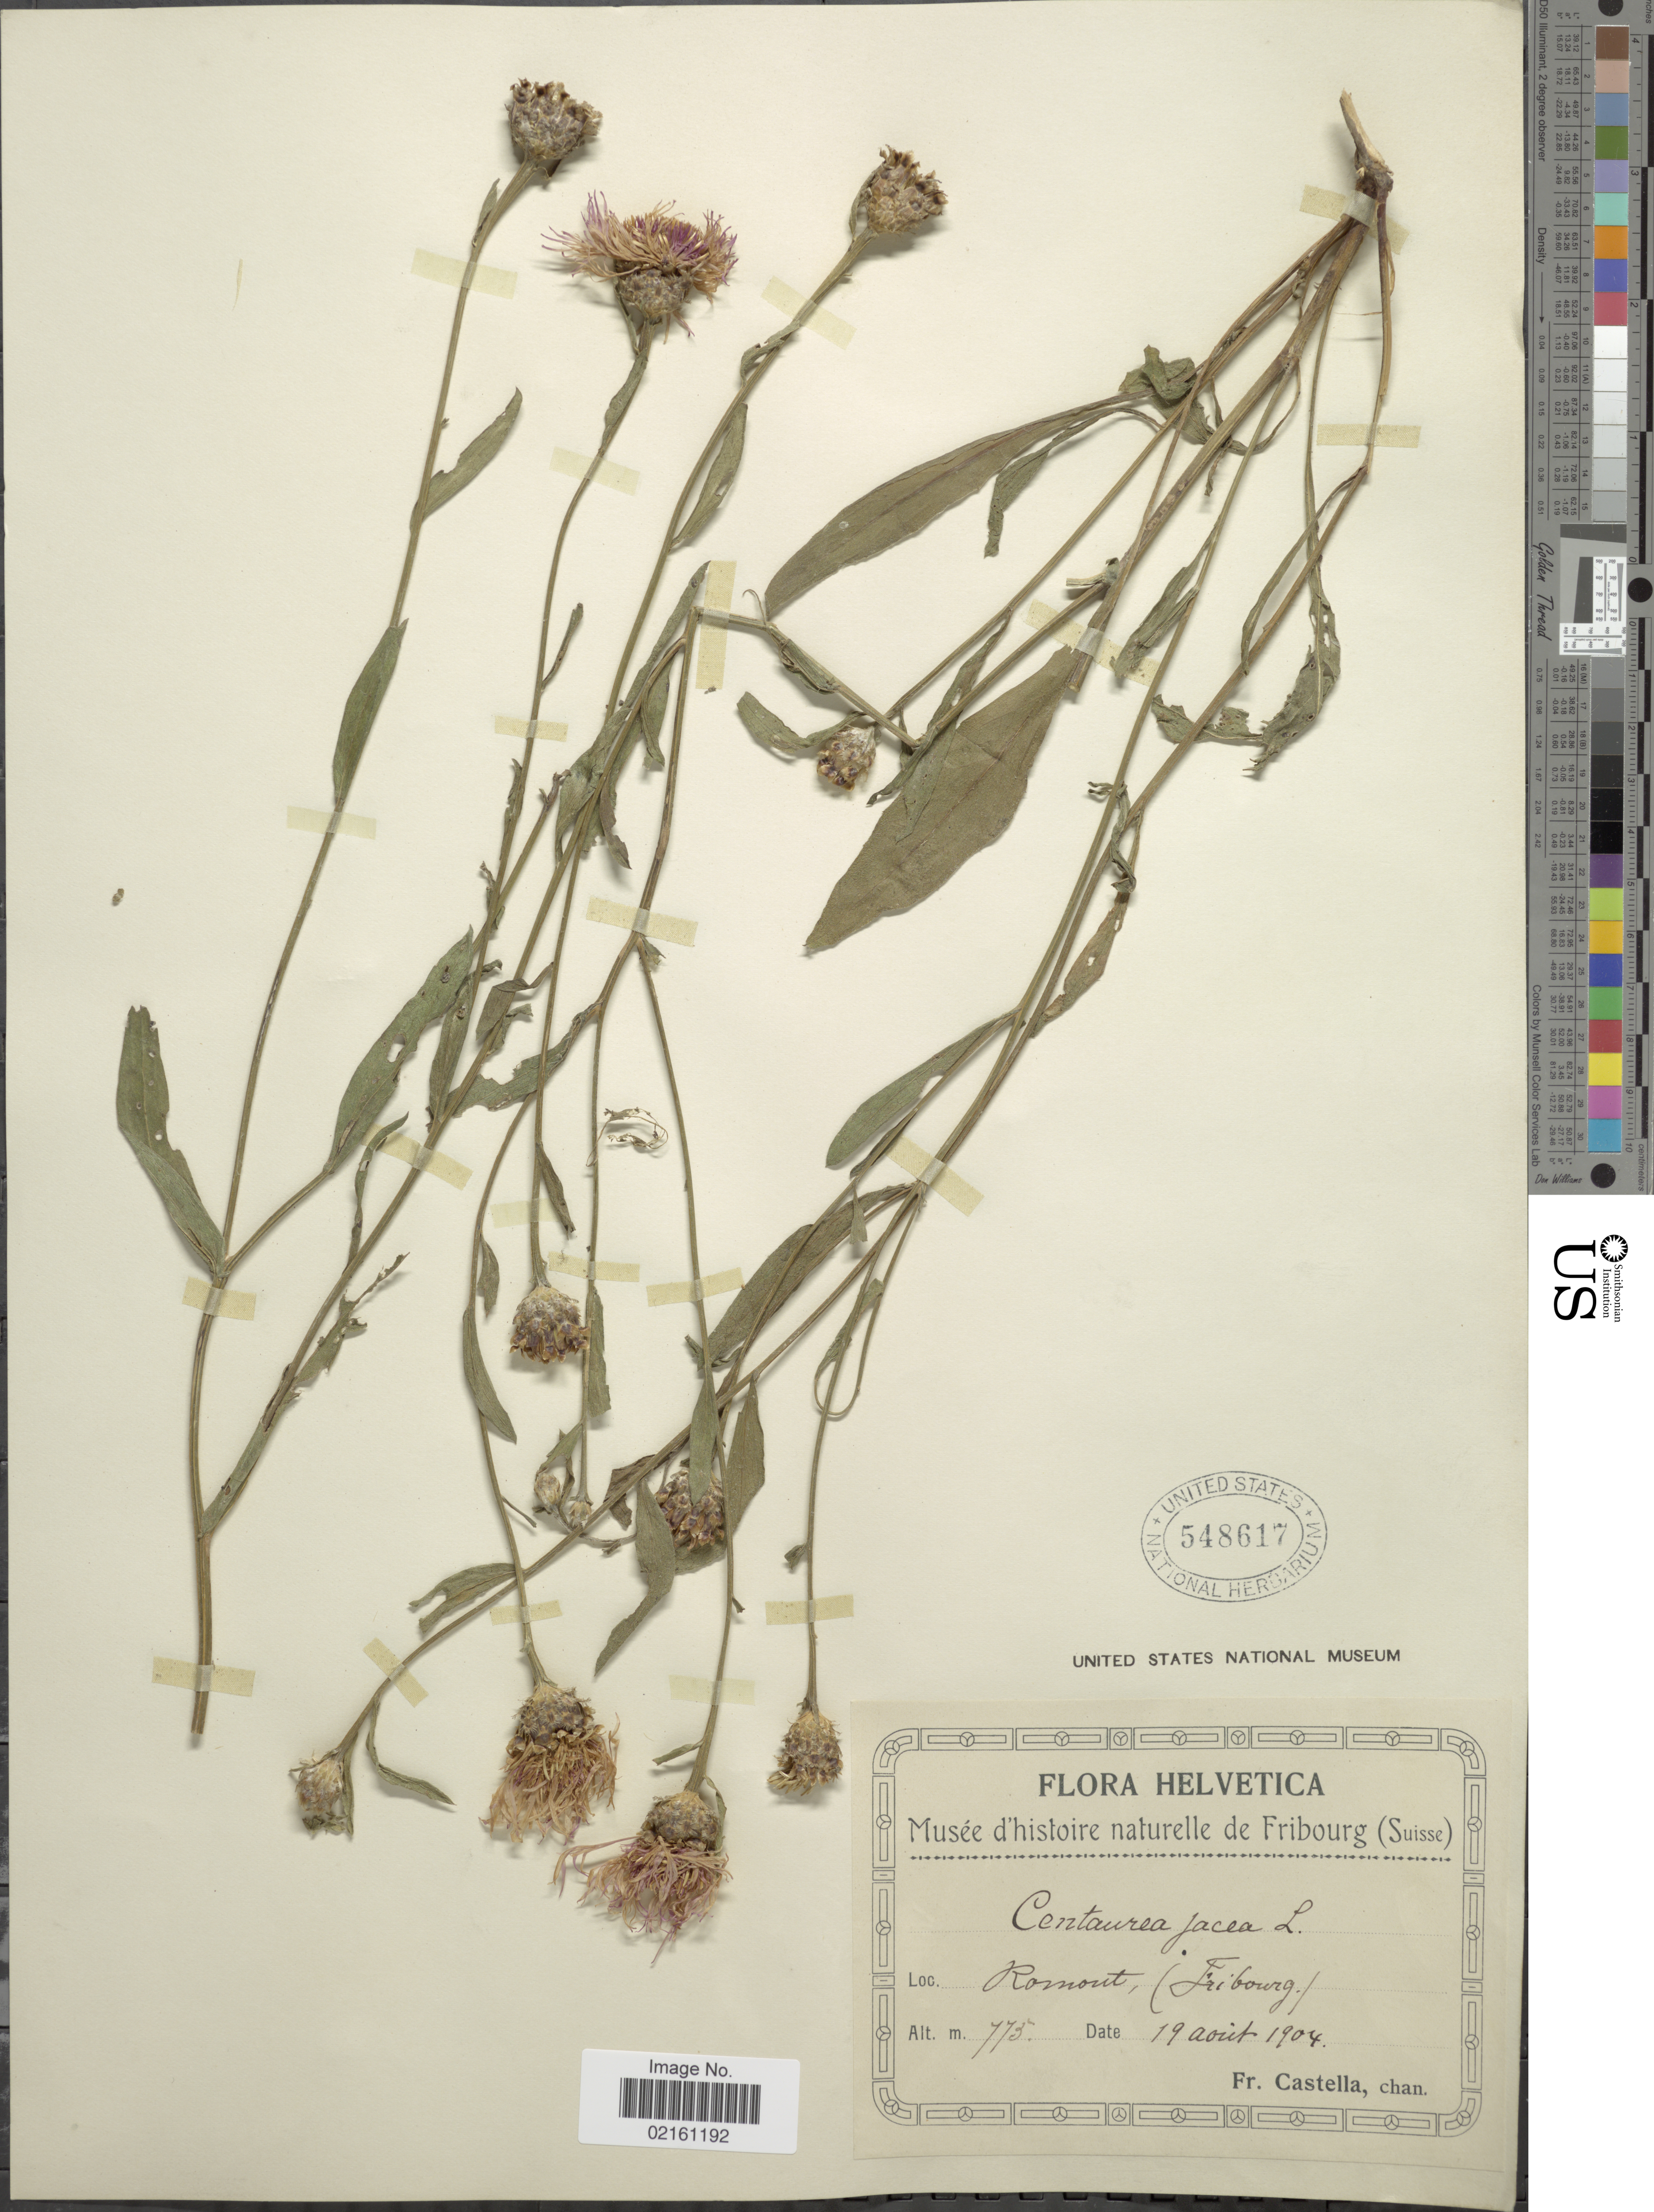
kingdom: Plantae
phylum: Tracheophyta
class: Magnoliopsida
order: Asterales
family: Asteraceae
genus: Centaurea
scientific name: Centaurea jacea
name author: L.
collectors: Fr. Castella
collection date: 1904-08-19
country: Switzerland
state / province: Fribourg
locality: Helvetica, Romont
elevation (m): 775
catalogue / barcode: US 548617